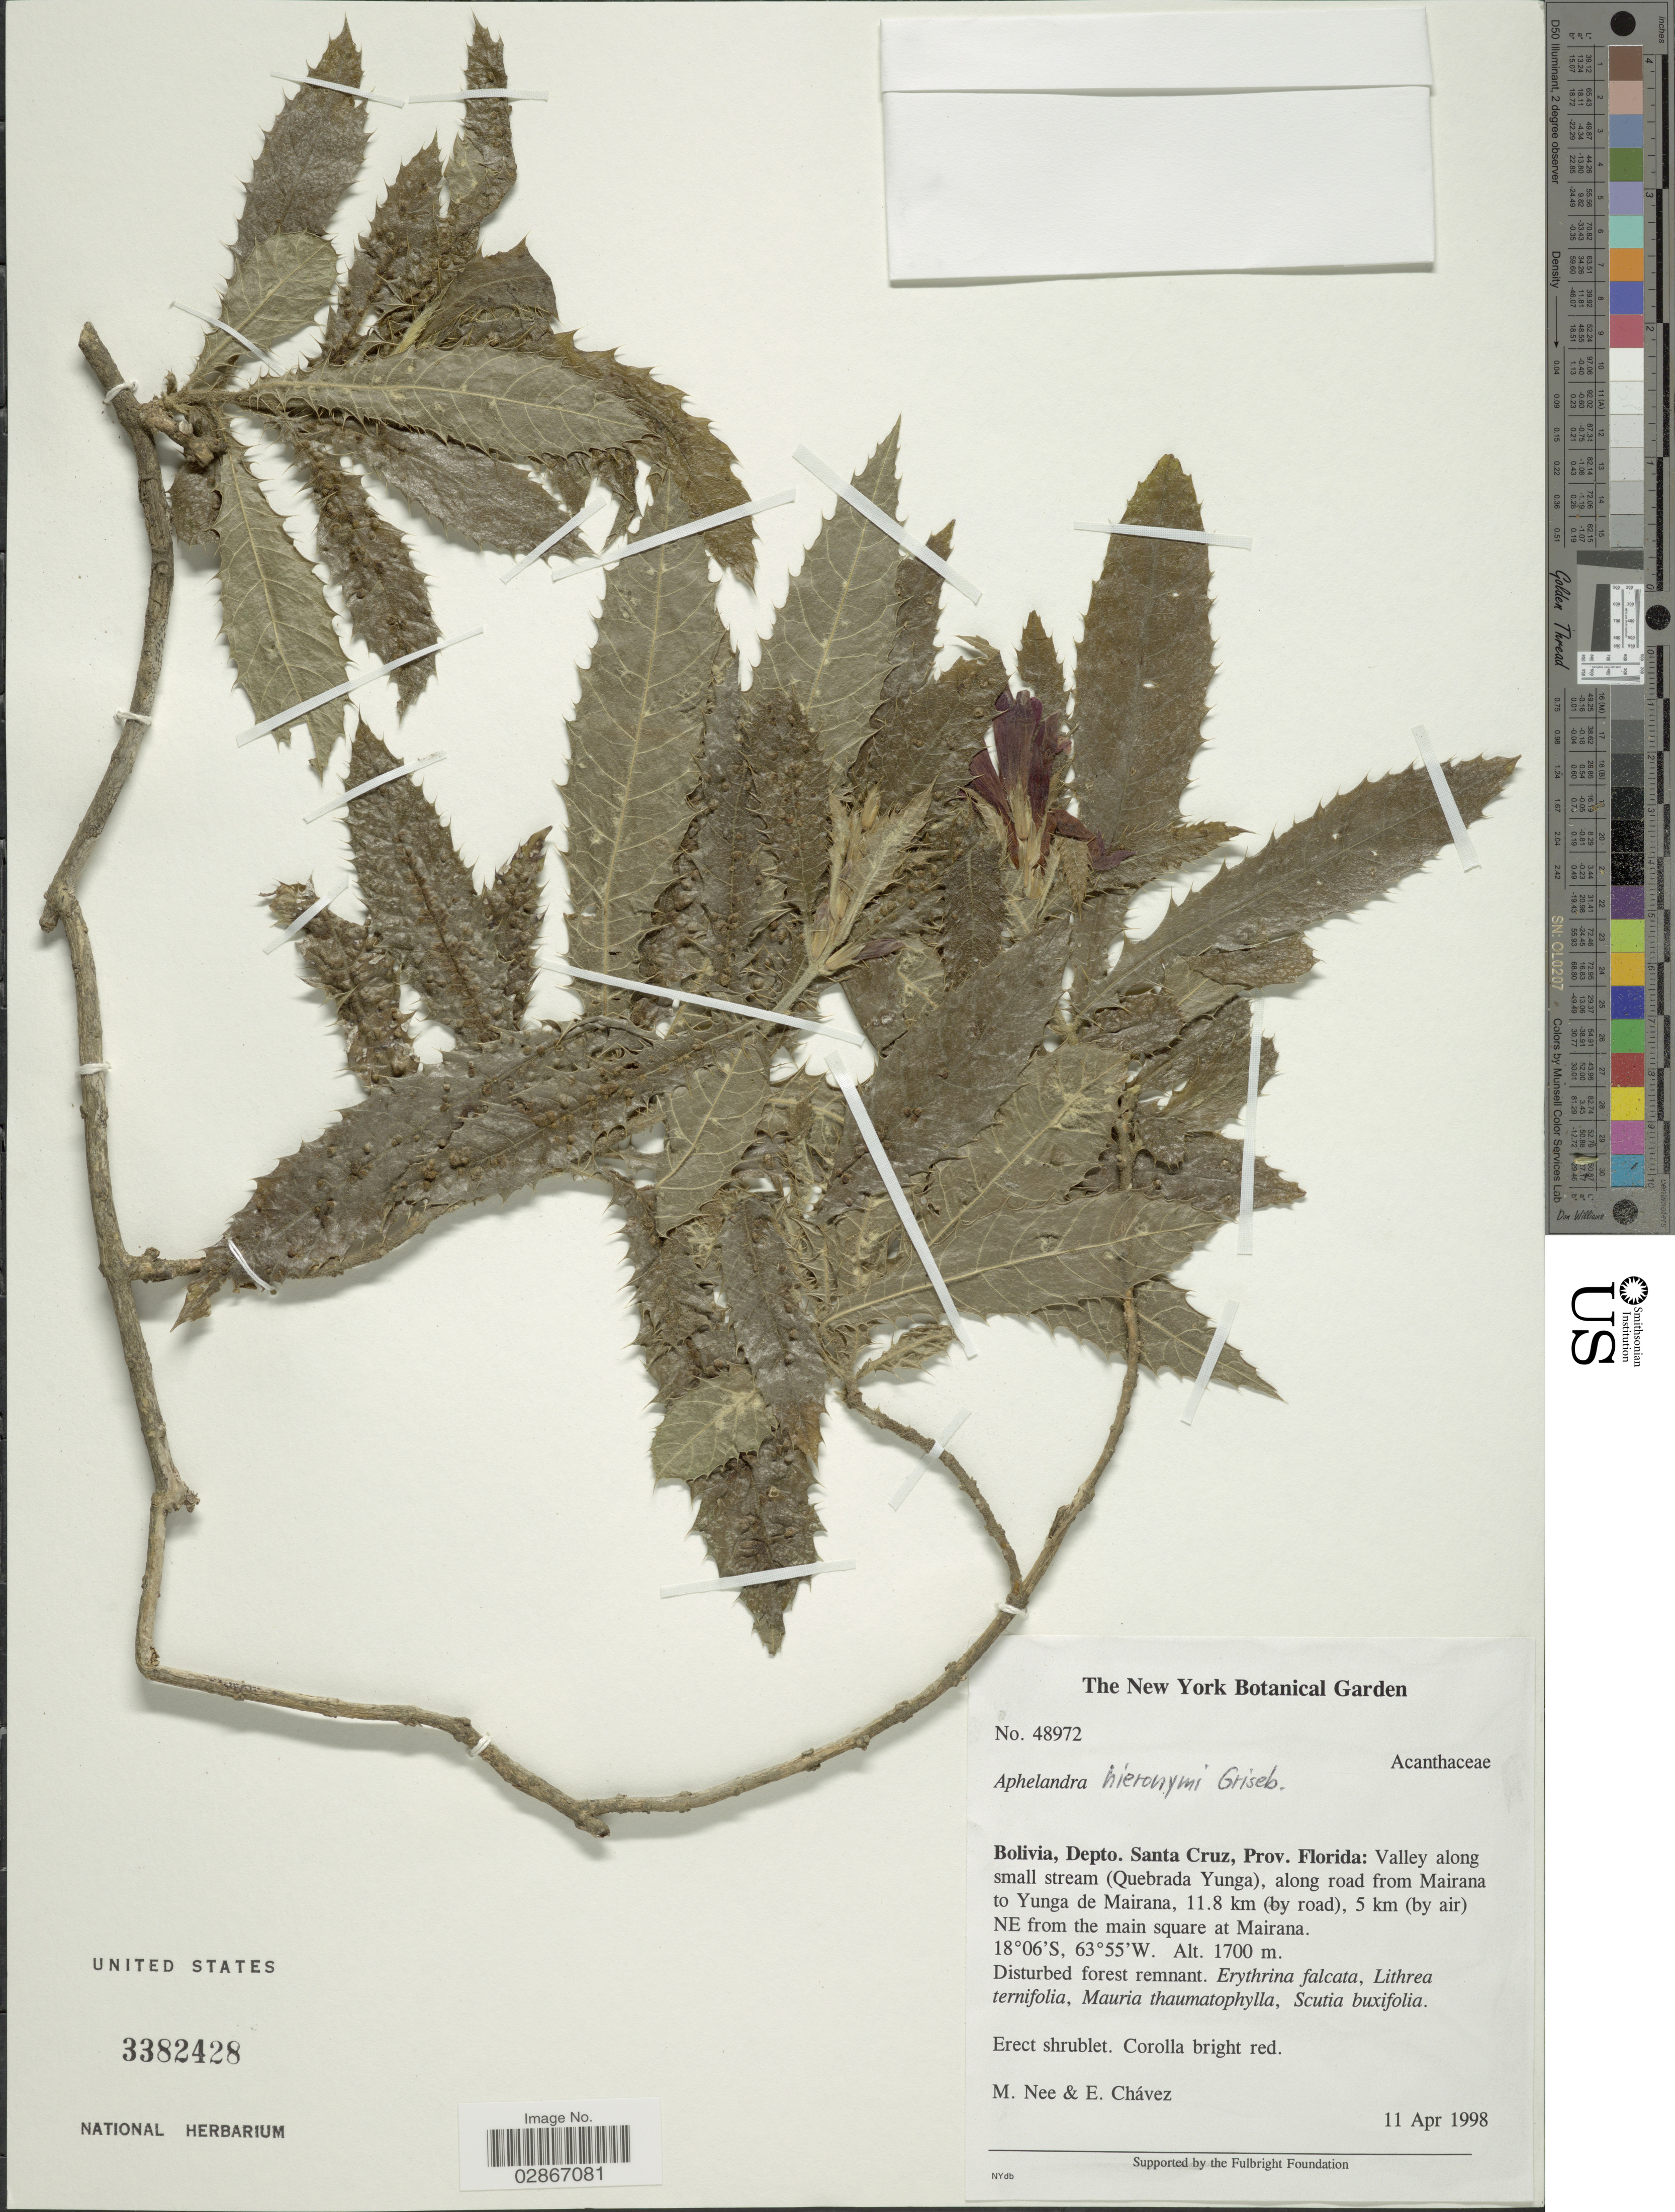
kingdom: Plantae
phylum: Tracheophyta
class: Magnoliopsida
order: Lamiales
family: Acanthaceae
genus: Aphelandra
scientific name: Aphelandra hieronymi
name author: Griseb.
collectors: M. Nee & E. Chávez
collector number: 48972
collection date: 1998-04-11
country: Bolivia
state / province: Santa Cruz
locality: Depto. Santa Cruz, Prov. Florida: Valley along small stream (Quebrada Yunga), along road from Mairana to Yunga de Mairana, 11.8 km (by road), 5 km (by air) NE from the main square at Mairana.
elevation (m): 1700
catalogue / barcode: US 3382428